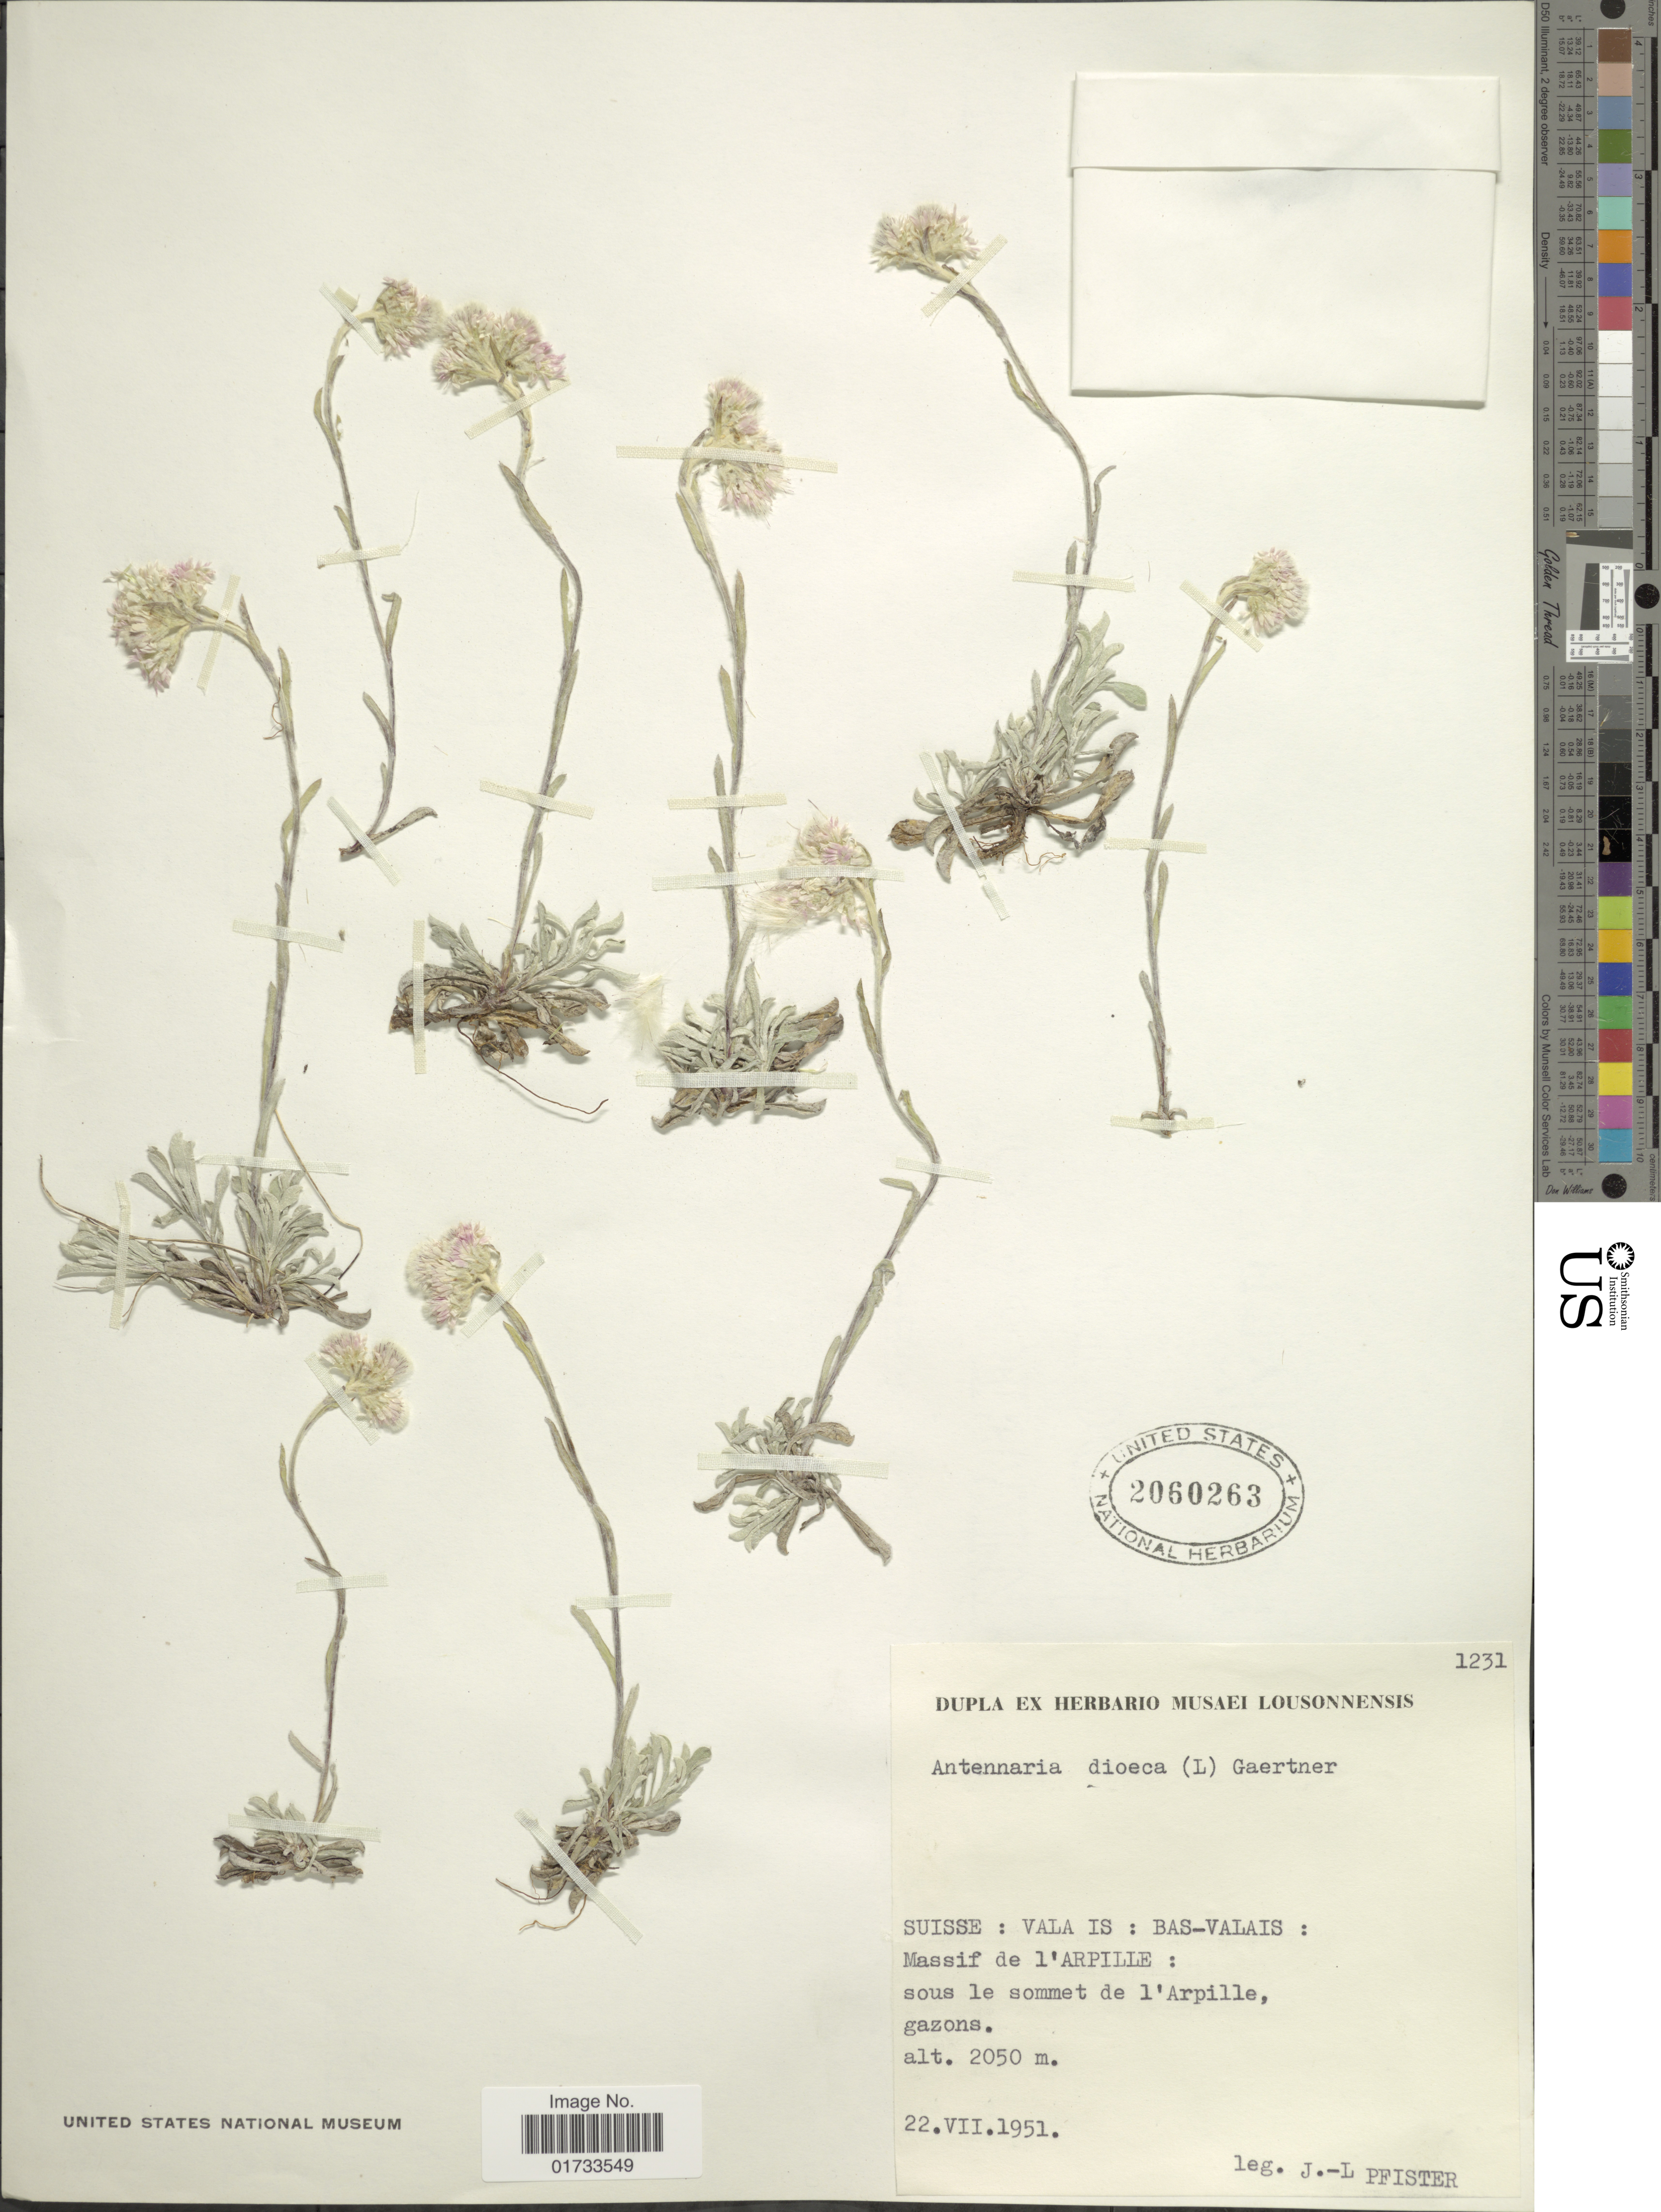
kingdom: Plantae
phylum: Tracheophyta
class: Magnoliopsida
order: Asterales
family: Asteraceae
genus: Antennaria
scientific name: Antennaria dioica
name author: (L.) Gaertn.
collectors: J. Pfister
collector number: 1231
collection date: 1951-08-22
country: Switzerland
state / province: Valais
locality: Suisse:Vala is: Bas-Valais: Massif d l'Arpille: sous le sommet de l'Arpille, gazons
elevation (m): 2050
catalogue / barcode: US 2060263